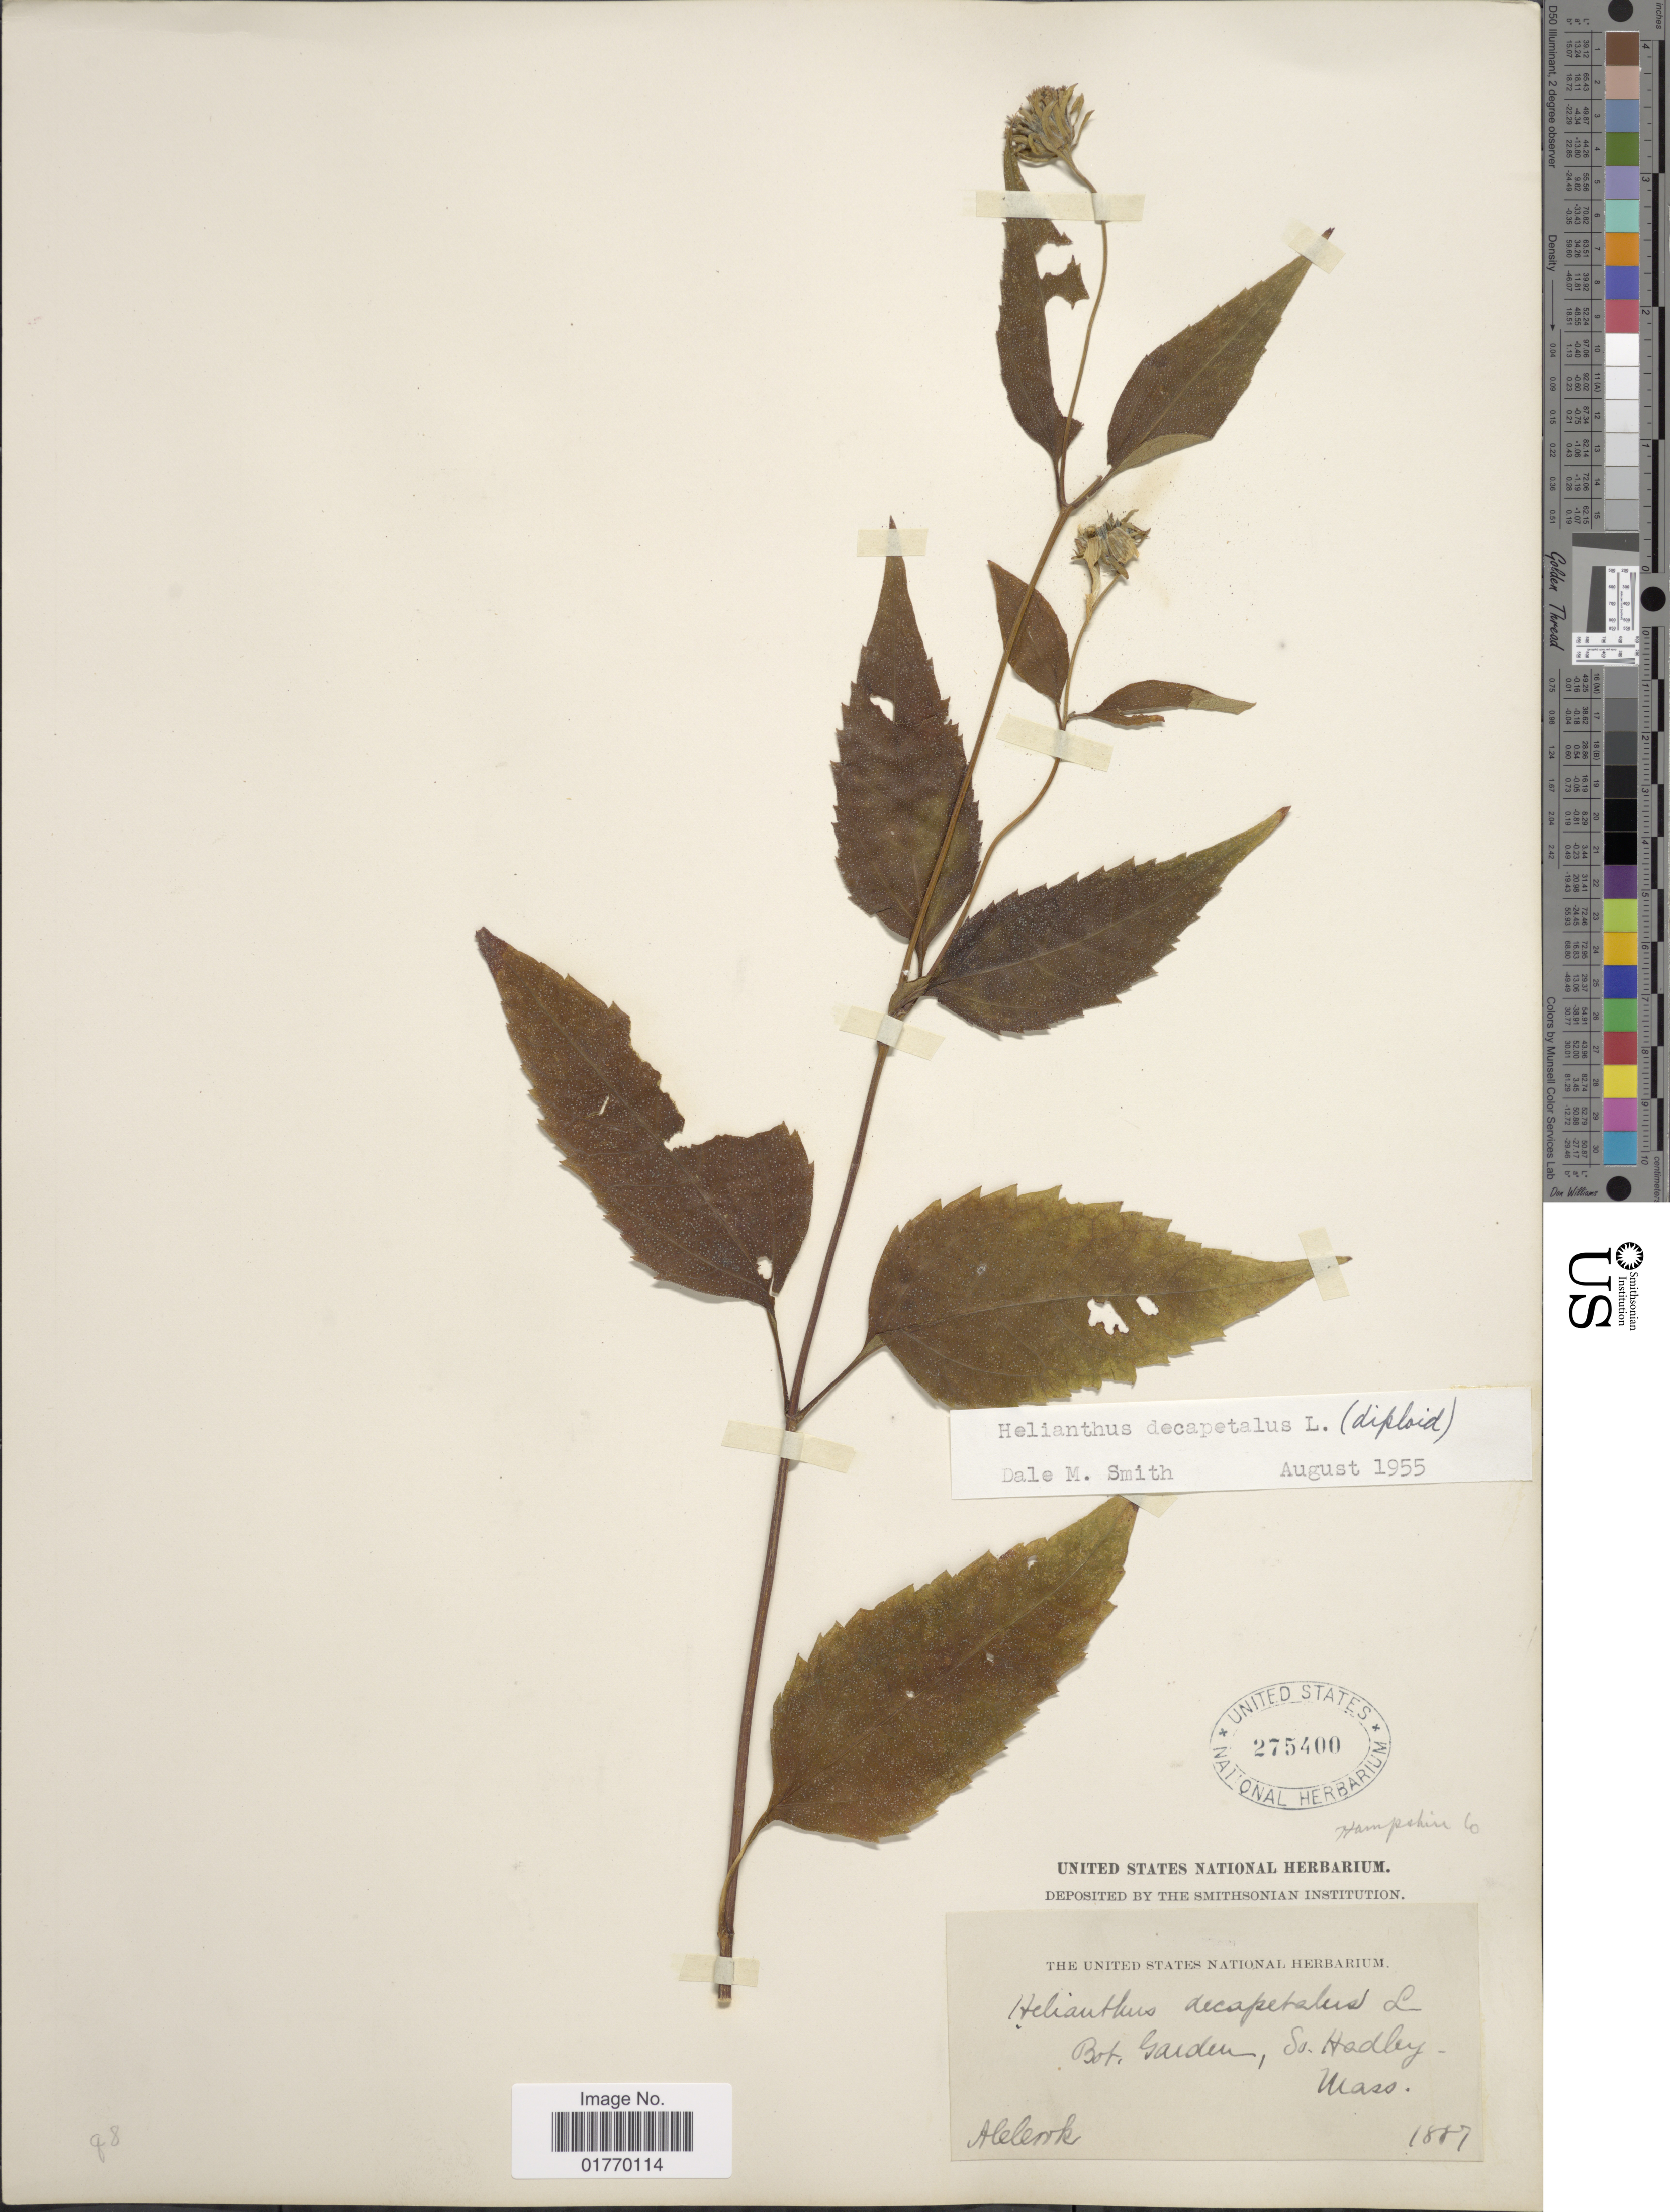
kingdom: Plantae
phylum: Tracheophyta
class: Magnoliopsida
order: Asterales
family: Asteraceae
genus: Helianthus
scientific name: Helianthus decapetalus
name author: L.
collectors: A. Cook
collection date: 1887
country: United States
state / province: Massachusetts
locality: Bot. Garden, So. Hadley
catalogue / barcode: US 275400